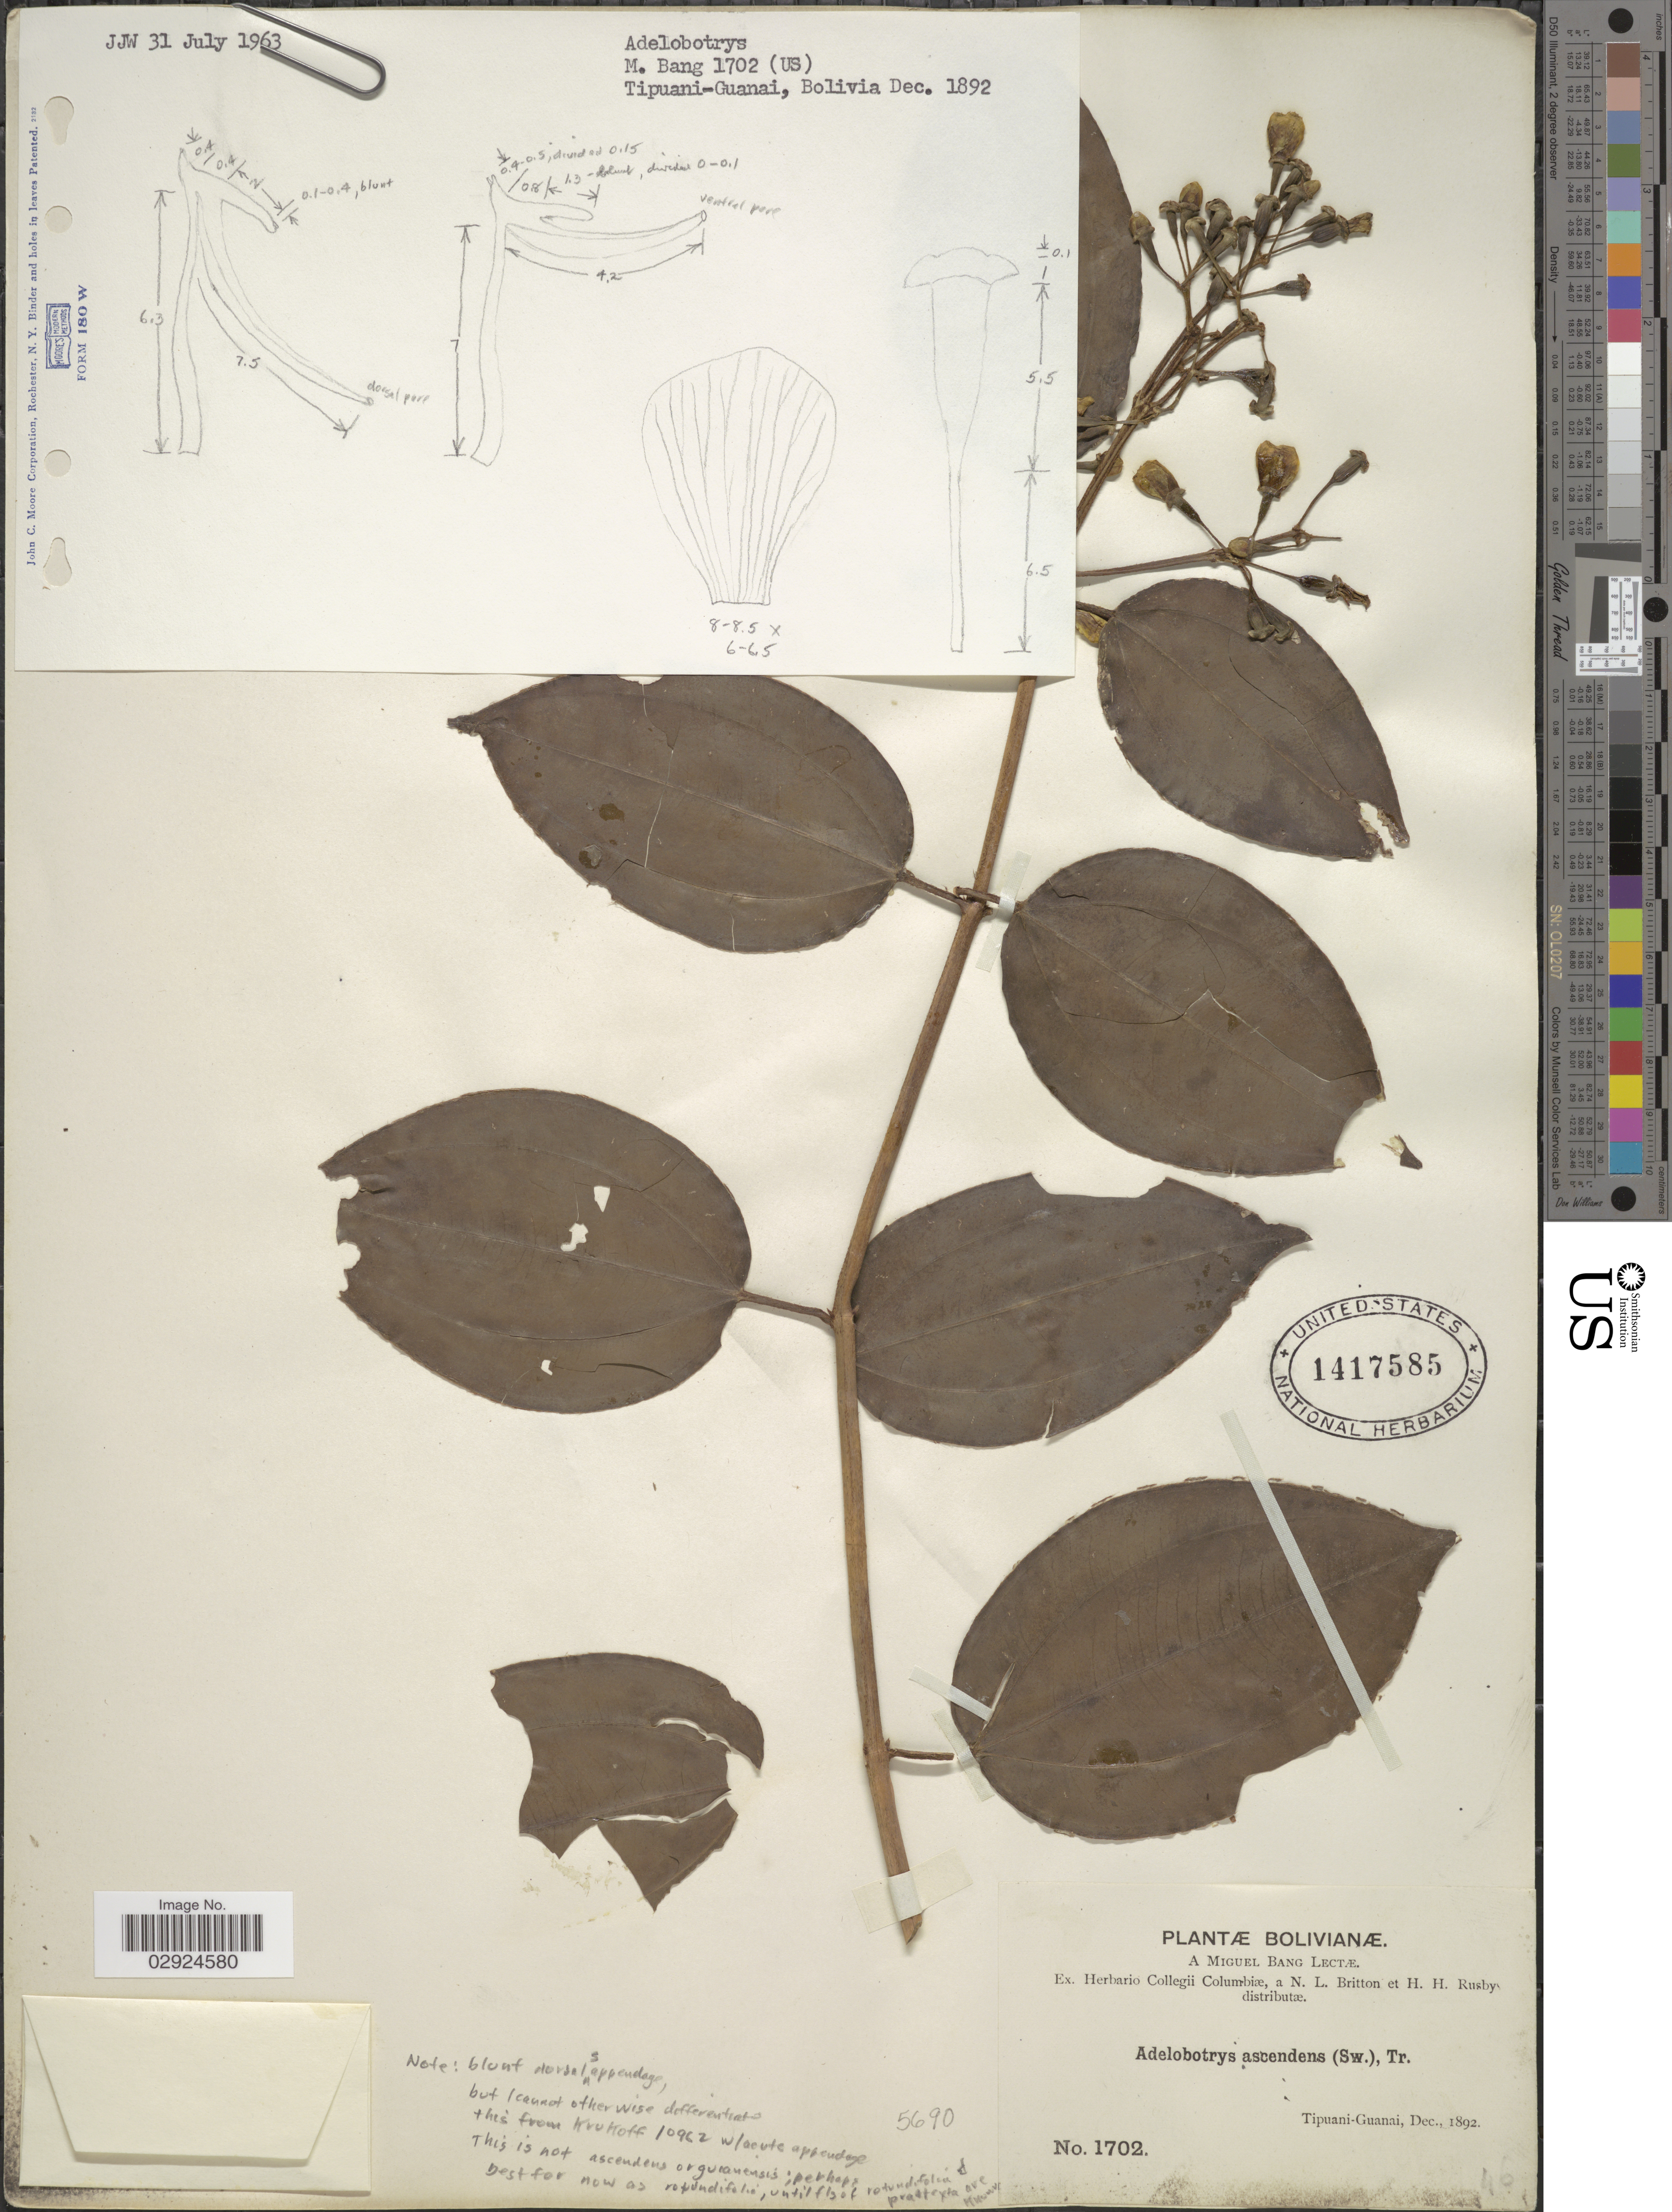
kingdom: Plantae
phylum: Tracheophyta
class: Magnoliopsida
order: Myrtales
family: Melastomataceae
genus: Adelobotrys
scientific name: Adelobotrys adscendens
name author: (Sw.) Triana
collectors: M. Bang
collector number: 1702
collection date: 1892-12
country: Bolivia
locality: Tipuani-Guanai.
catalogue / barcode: US 1417585